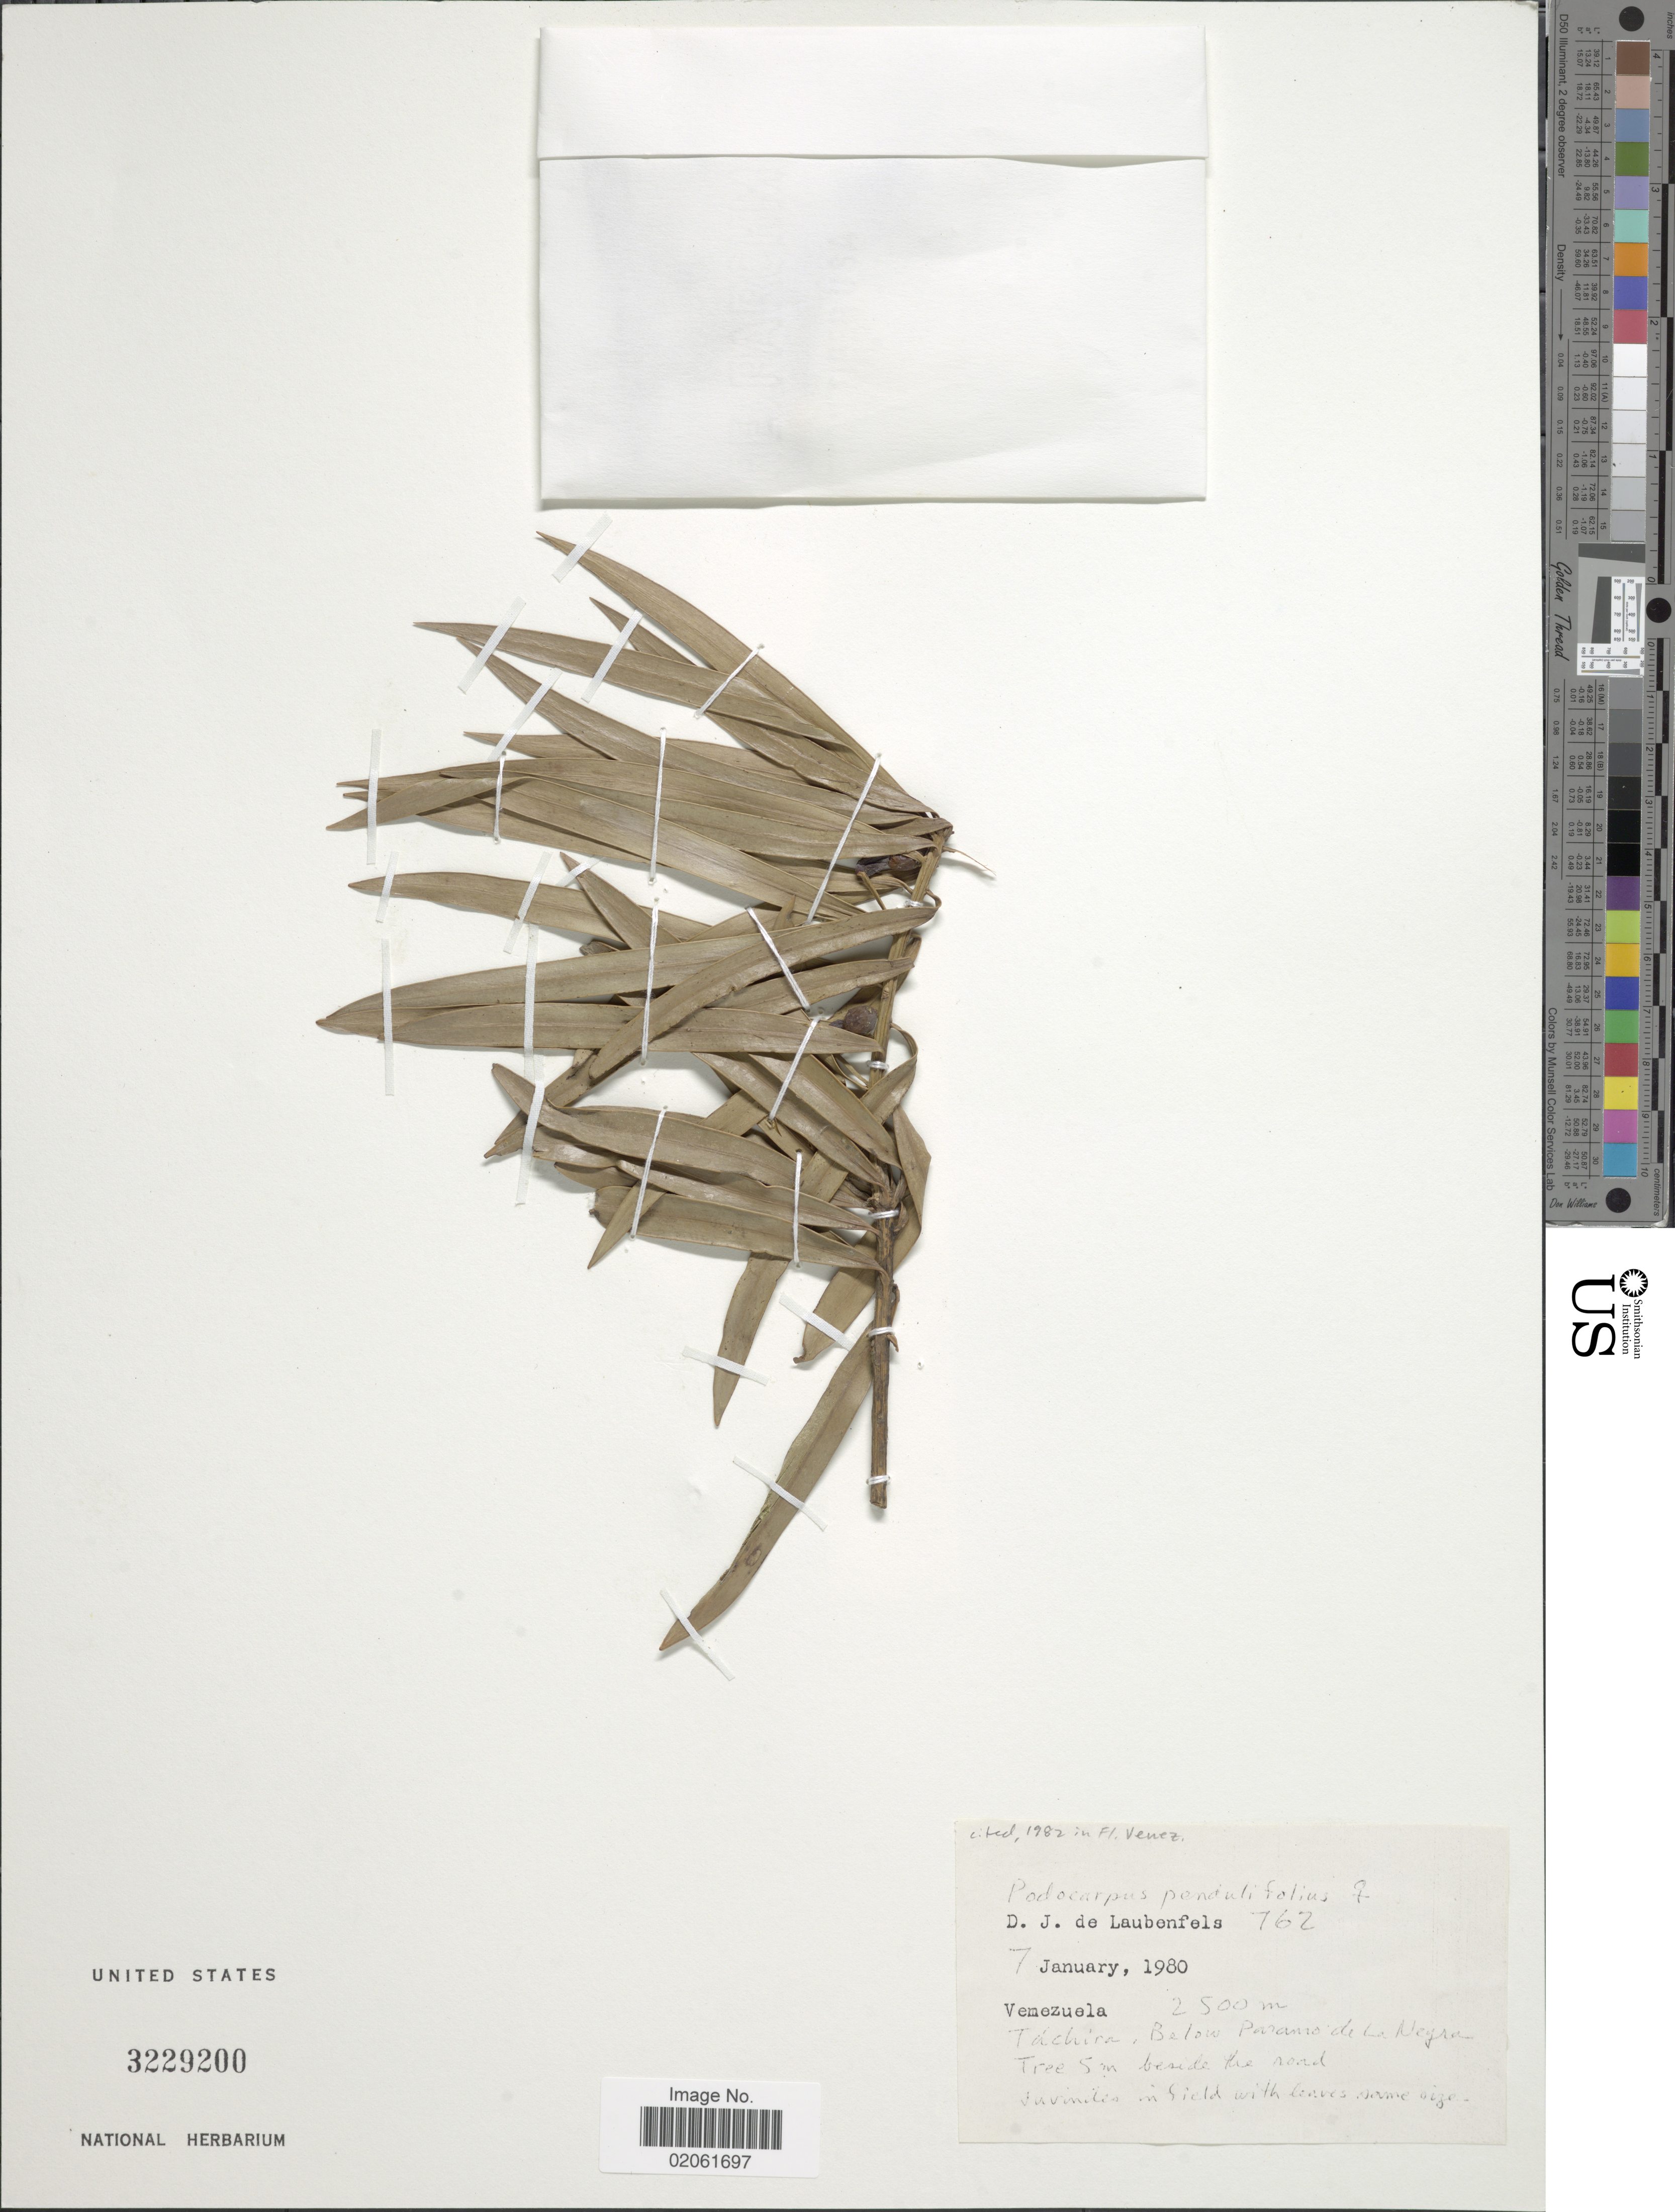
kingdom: Plantae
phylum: Tracheophyta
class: Pinopsida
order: Pinales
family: Podocarpaceae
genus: Podocarpus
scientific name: Podocarpus pendulifolius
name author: J. Buchholz & N.E. Gray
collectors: D. J. de Laubenfels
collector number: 762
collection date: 1980-01-07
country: Venezuela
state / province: Tachira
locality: Below Paramo de la Negra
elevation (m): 2500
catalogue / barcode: US 3229200